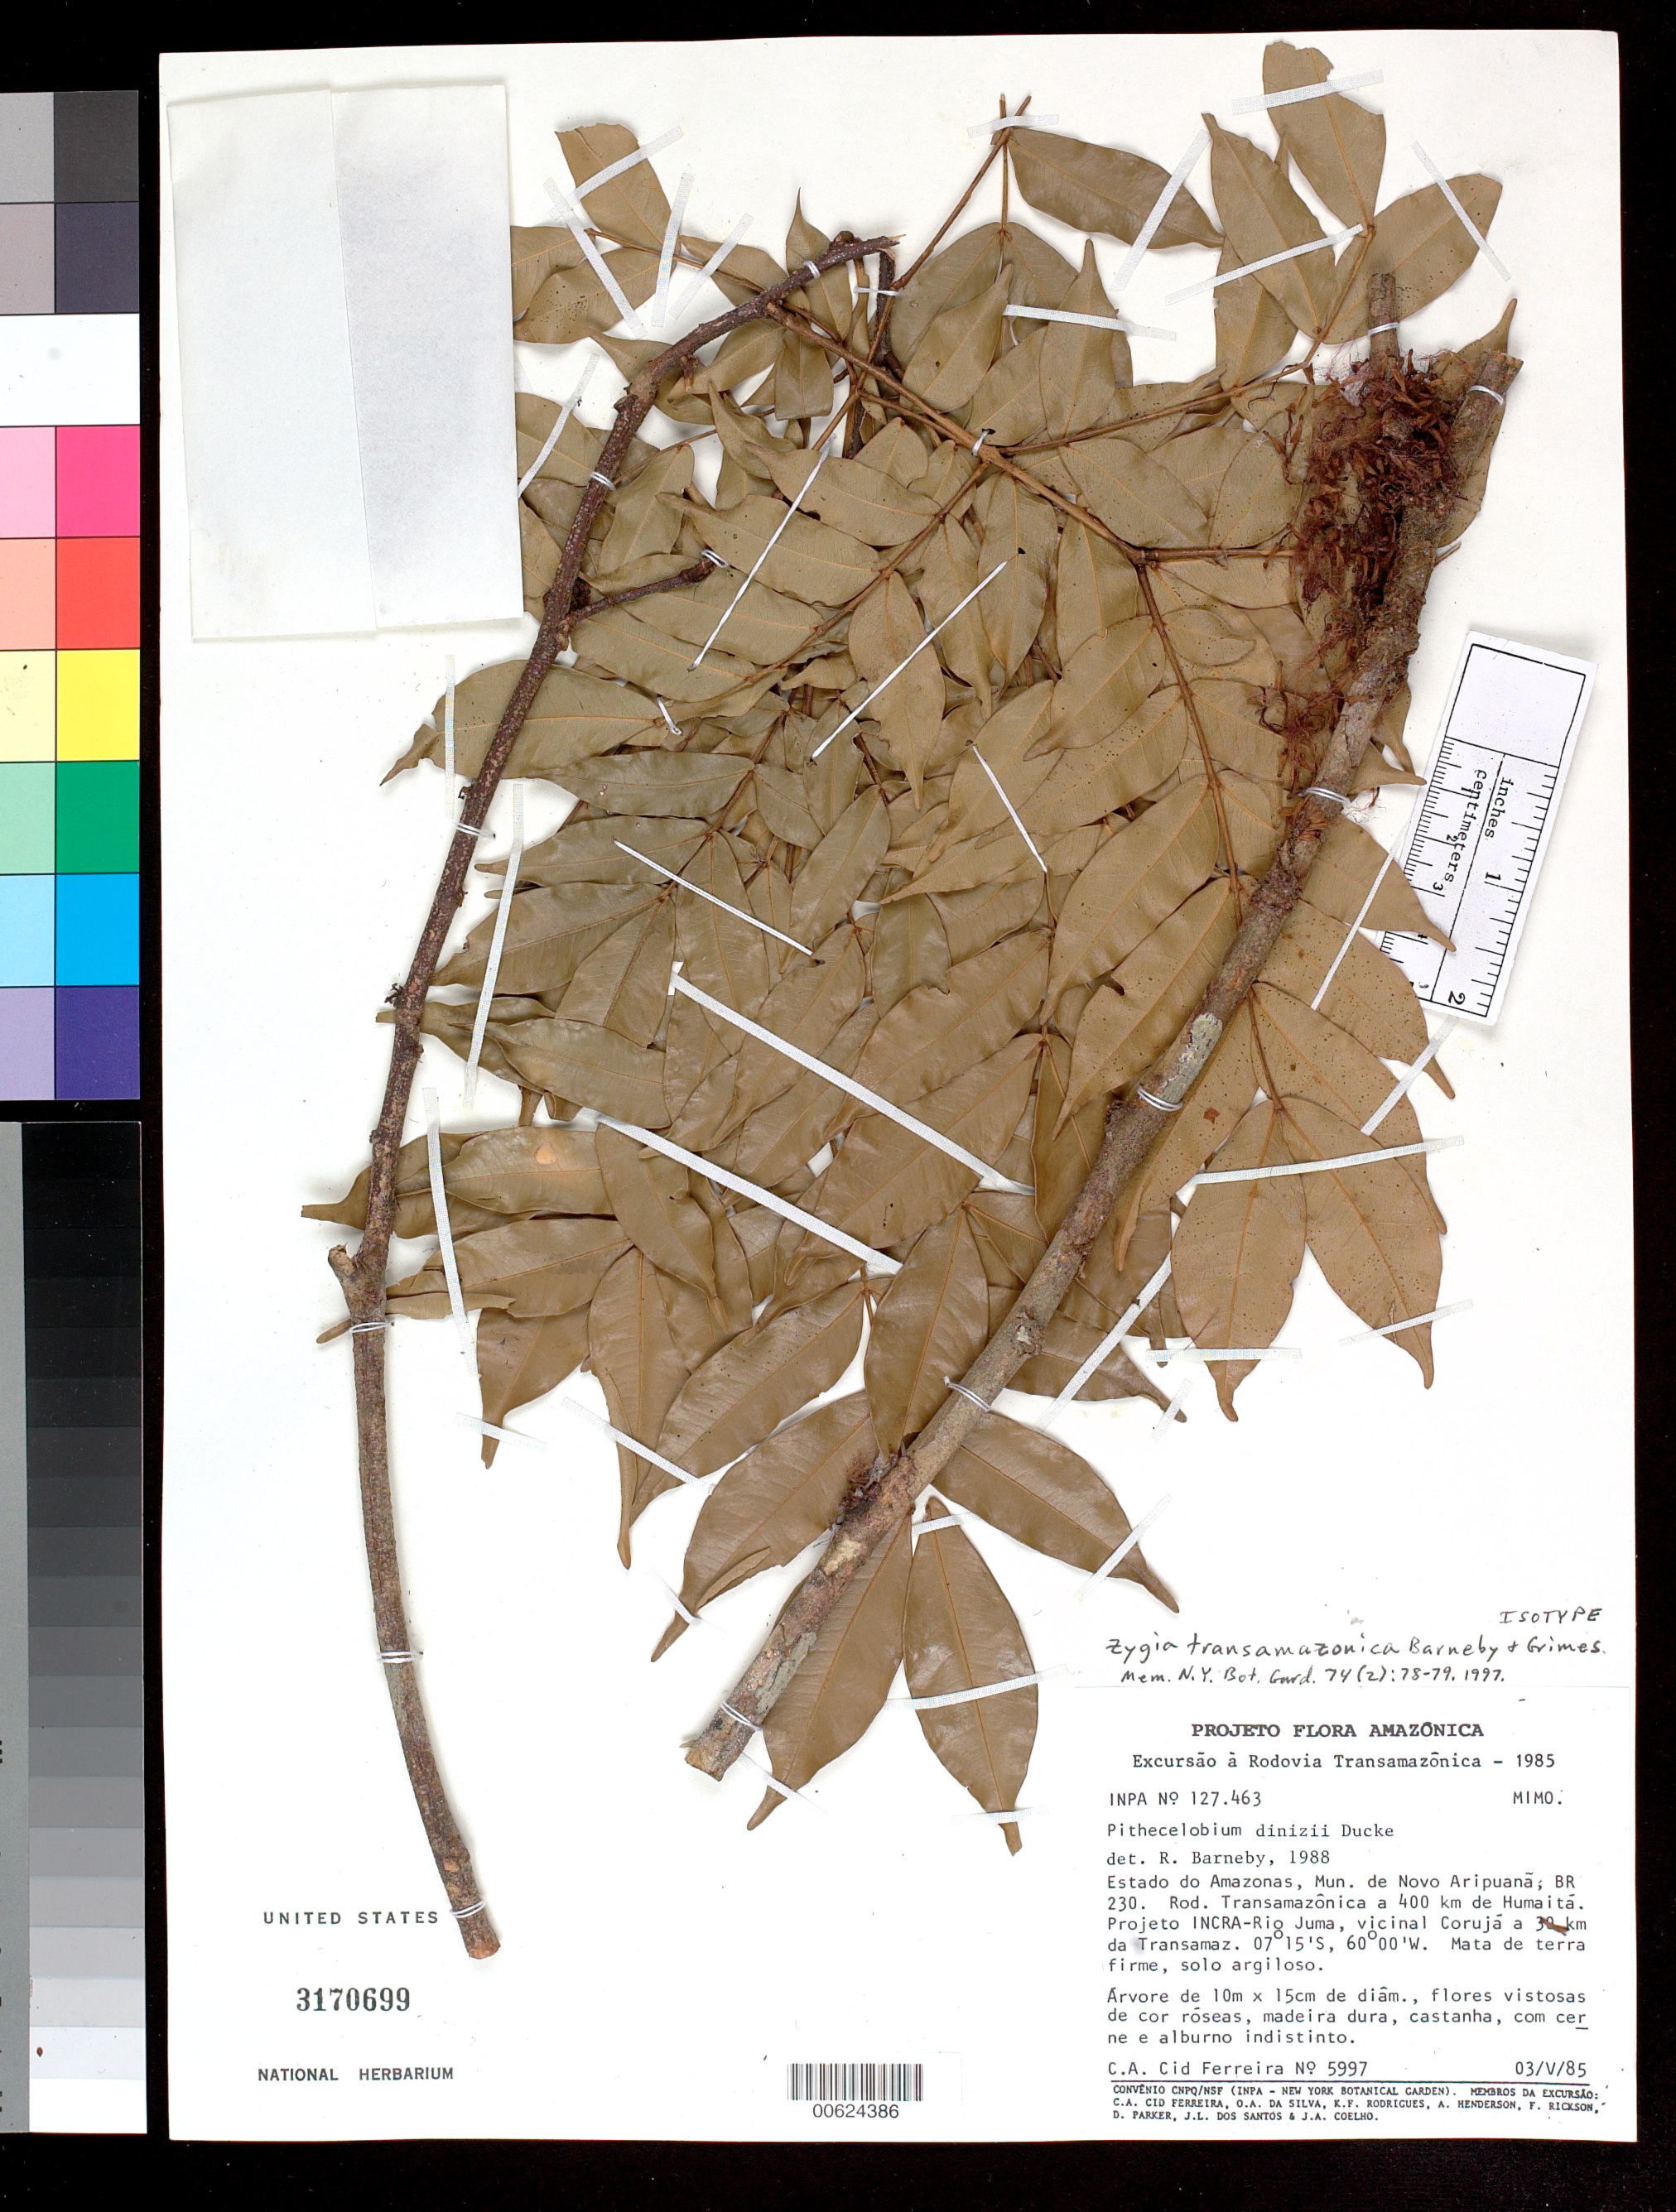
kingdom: Plantae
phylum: Tracheophyta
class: Magnoliopsida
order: Fabales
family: Fabaceae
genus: Zygia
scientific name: Zygia transamazonica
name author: Barneby & J.W. Grimes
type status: Isotype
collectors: C. A. Cid Ferreira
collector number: INPA No. 127463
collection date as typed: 03 May 1885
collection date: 1885-05-03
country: Brazil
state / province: Amazônas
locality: Rod. Transamazonica de Humaita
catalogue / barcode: US 3170699